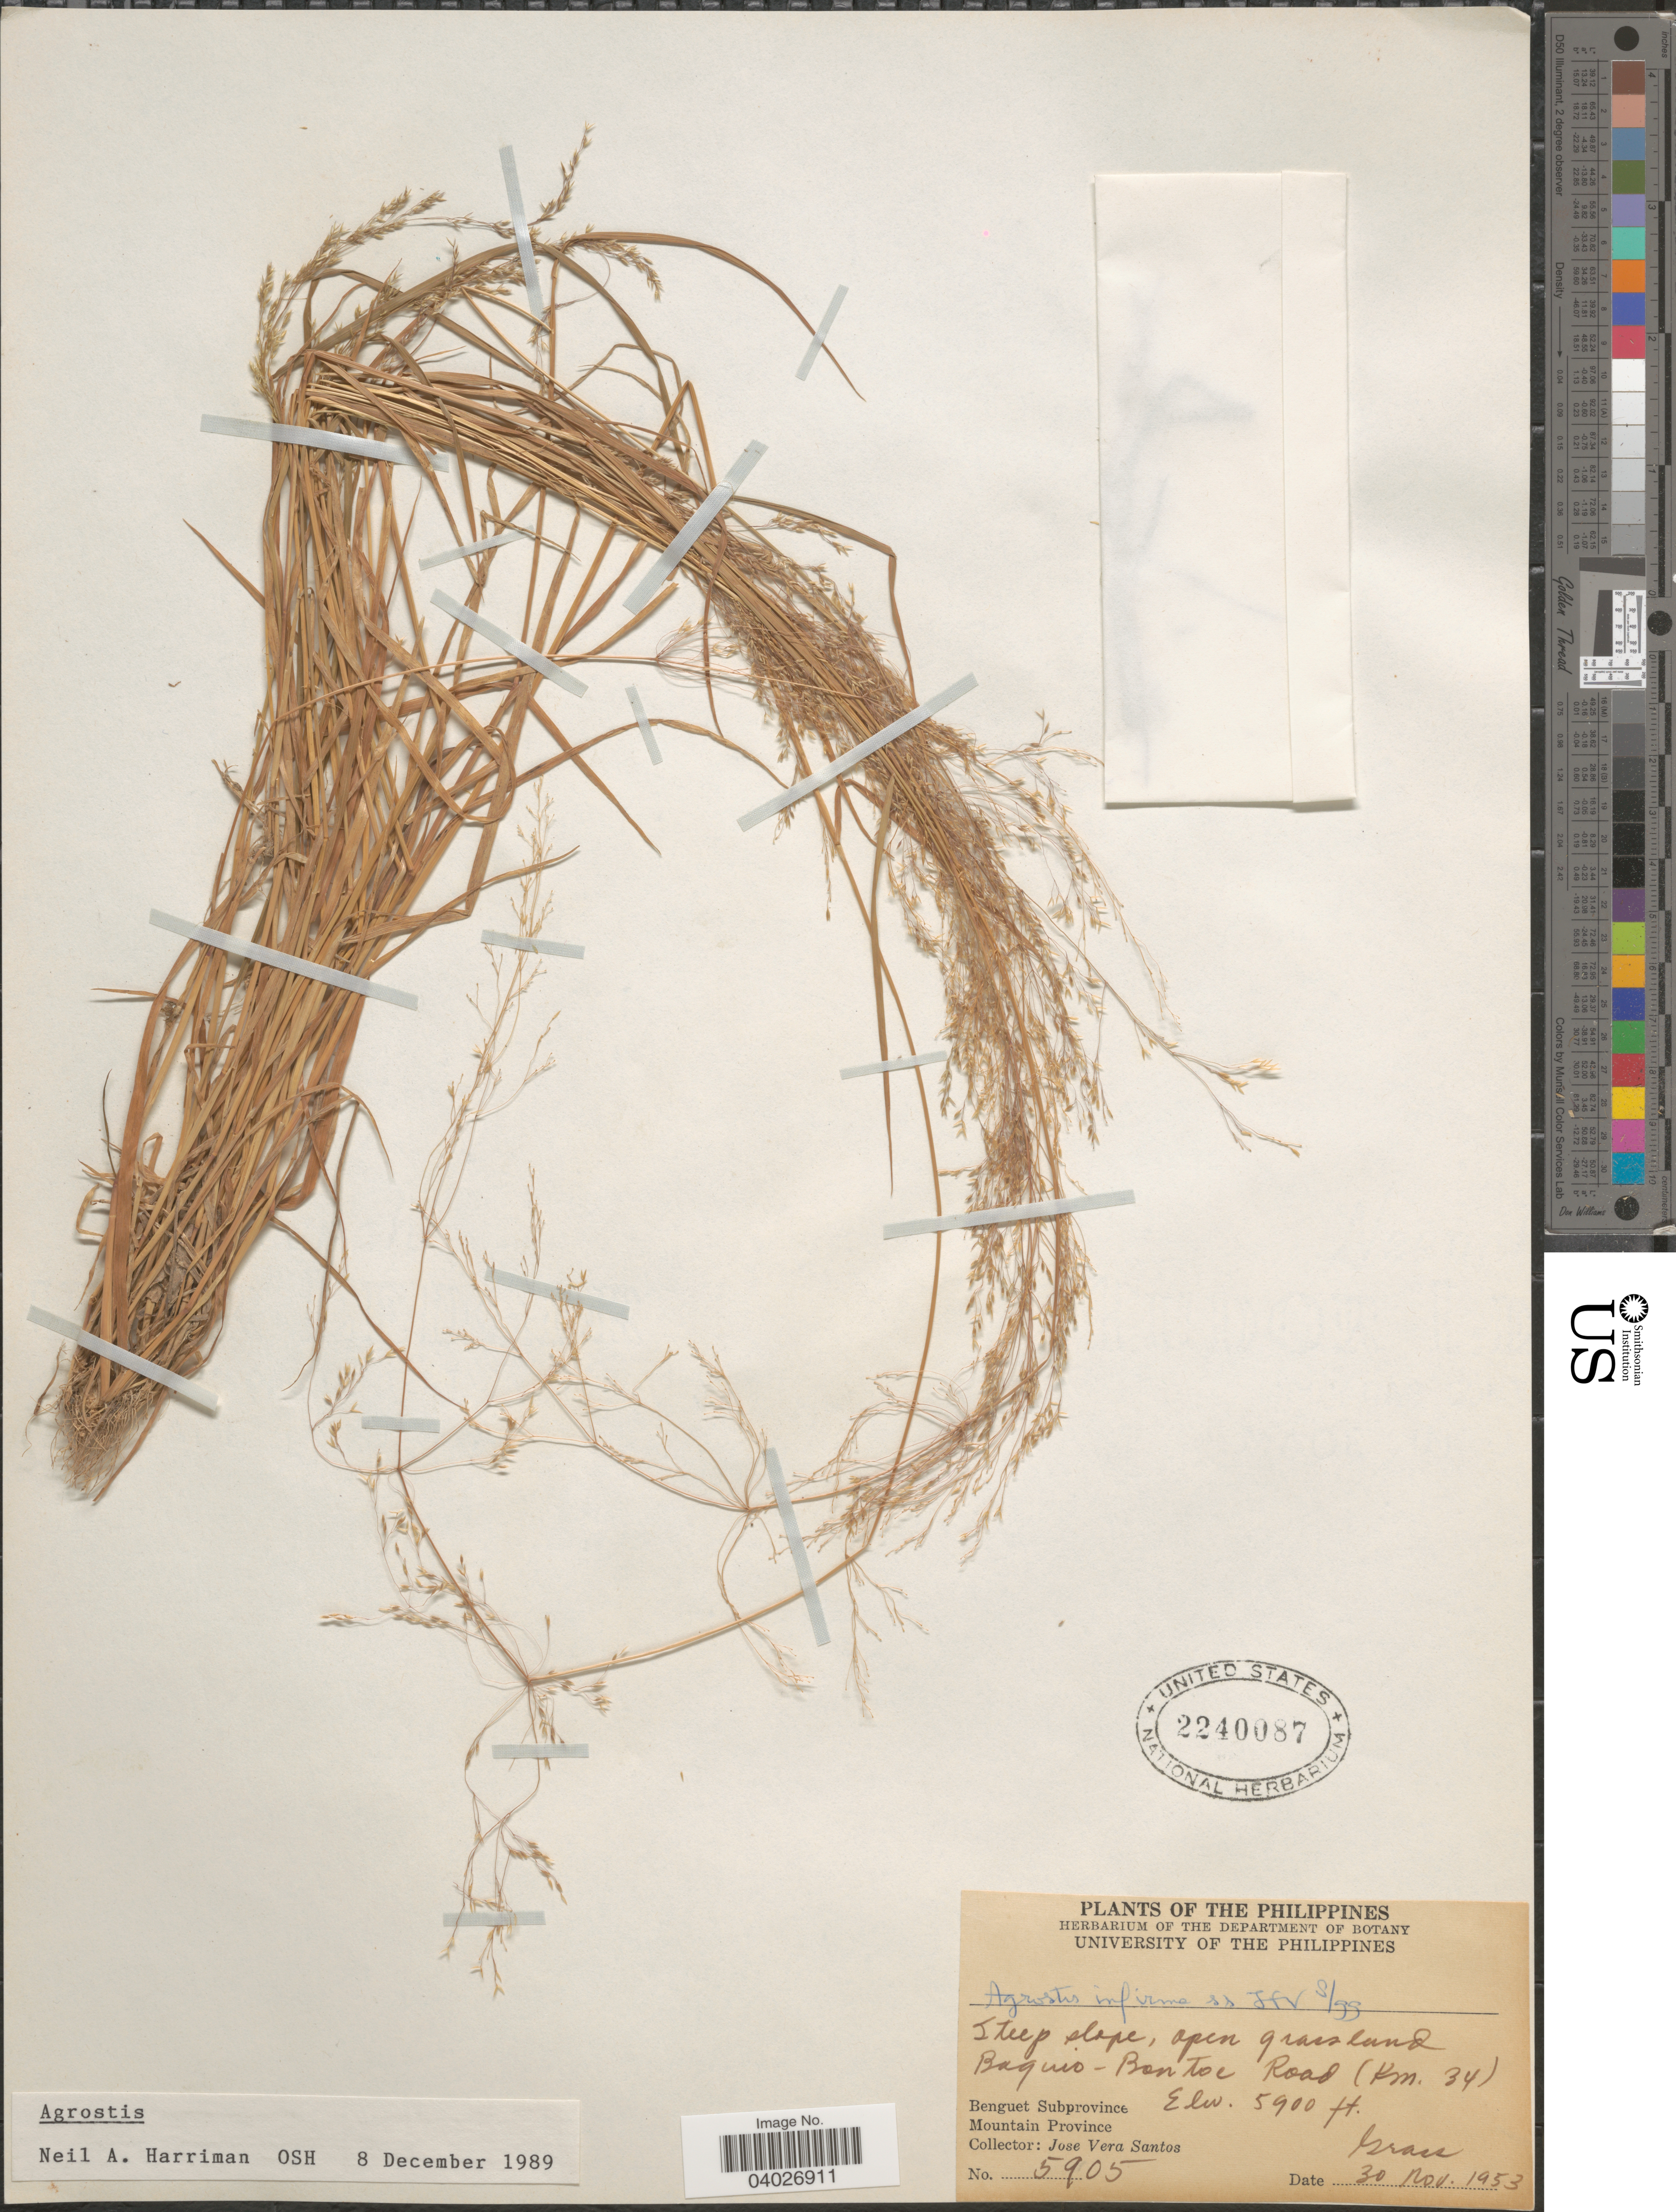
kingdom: Plantae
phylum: Tracheophyta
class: Liliopsida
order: Poales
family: Poaceae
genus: Agrostis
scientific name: Agrostis infirma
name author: Büse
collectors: J. V. Santos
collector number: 5905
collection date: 1953-11-30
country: Philippines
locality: Baguio - Bontoc Road (Km. 34). Benguet Subprovince. Mountain Province.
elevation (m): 1798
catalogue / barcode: US 2240087